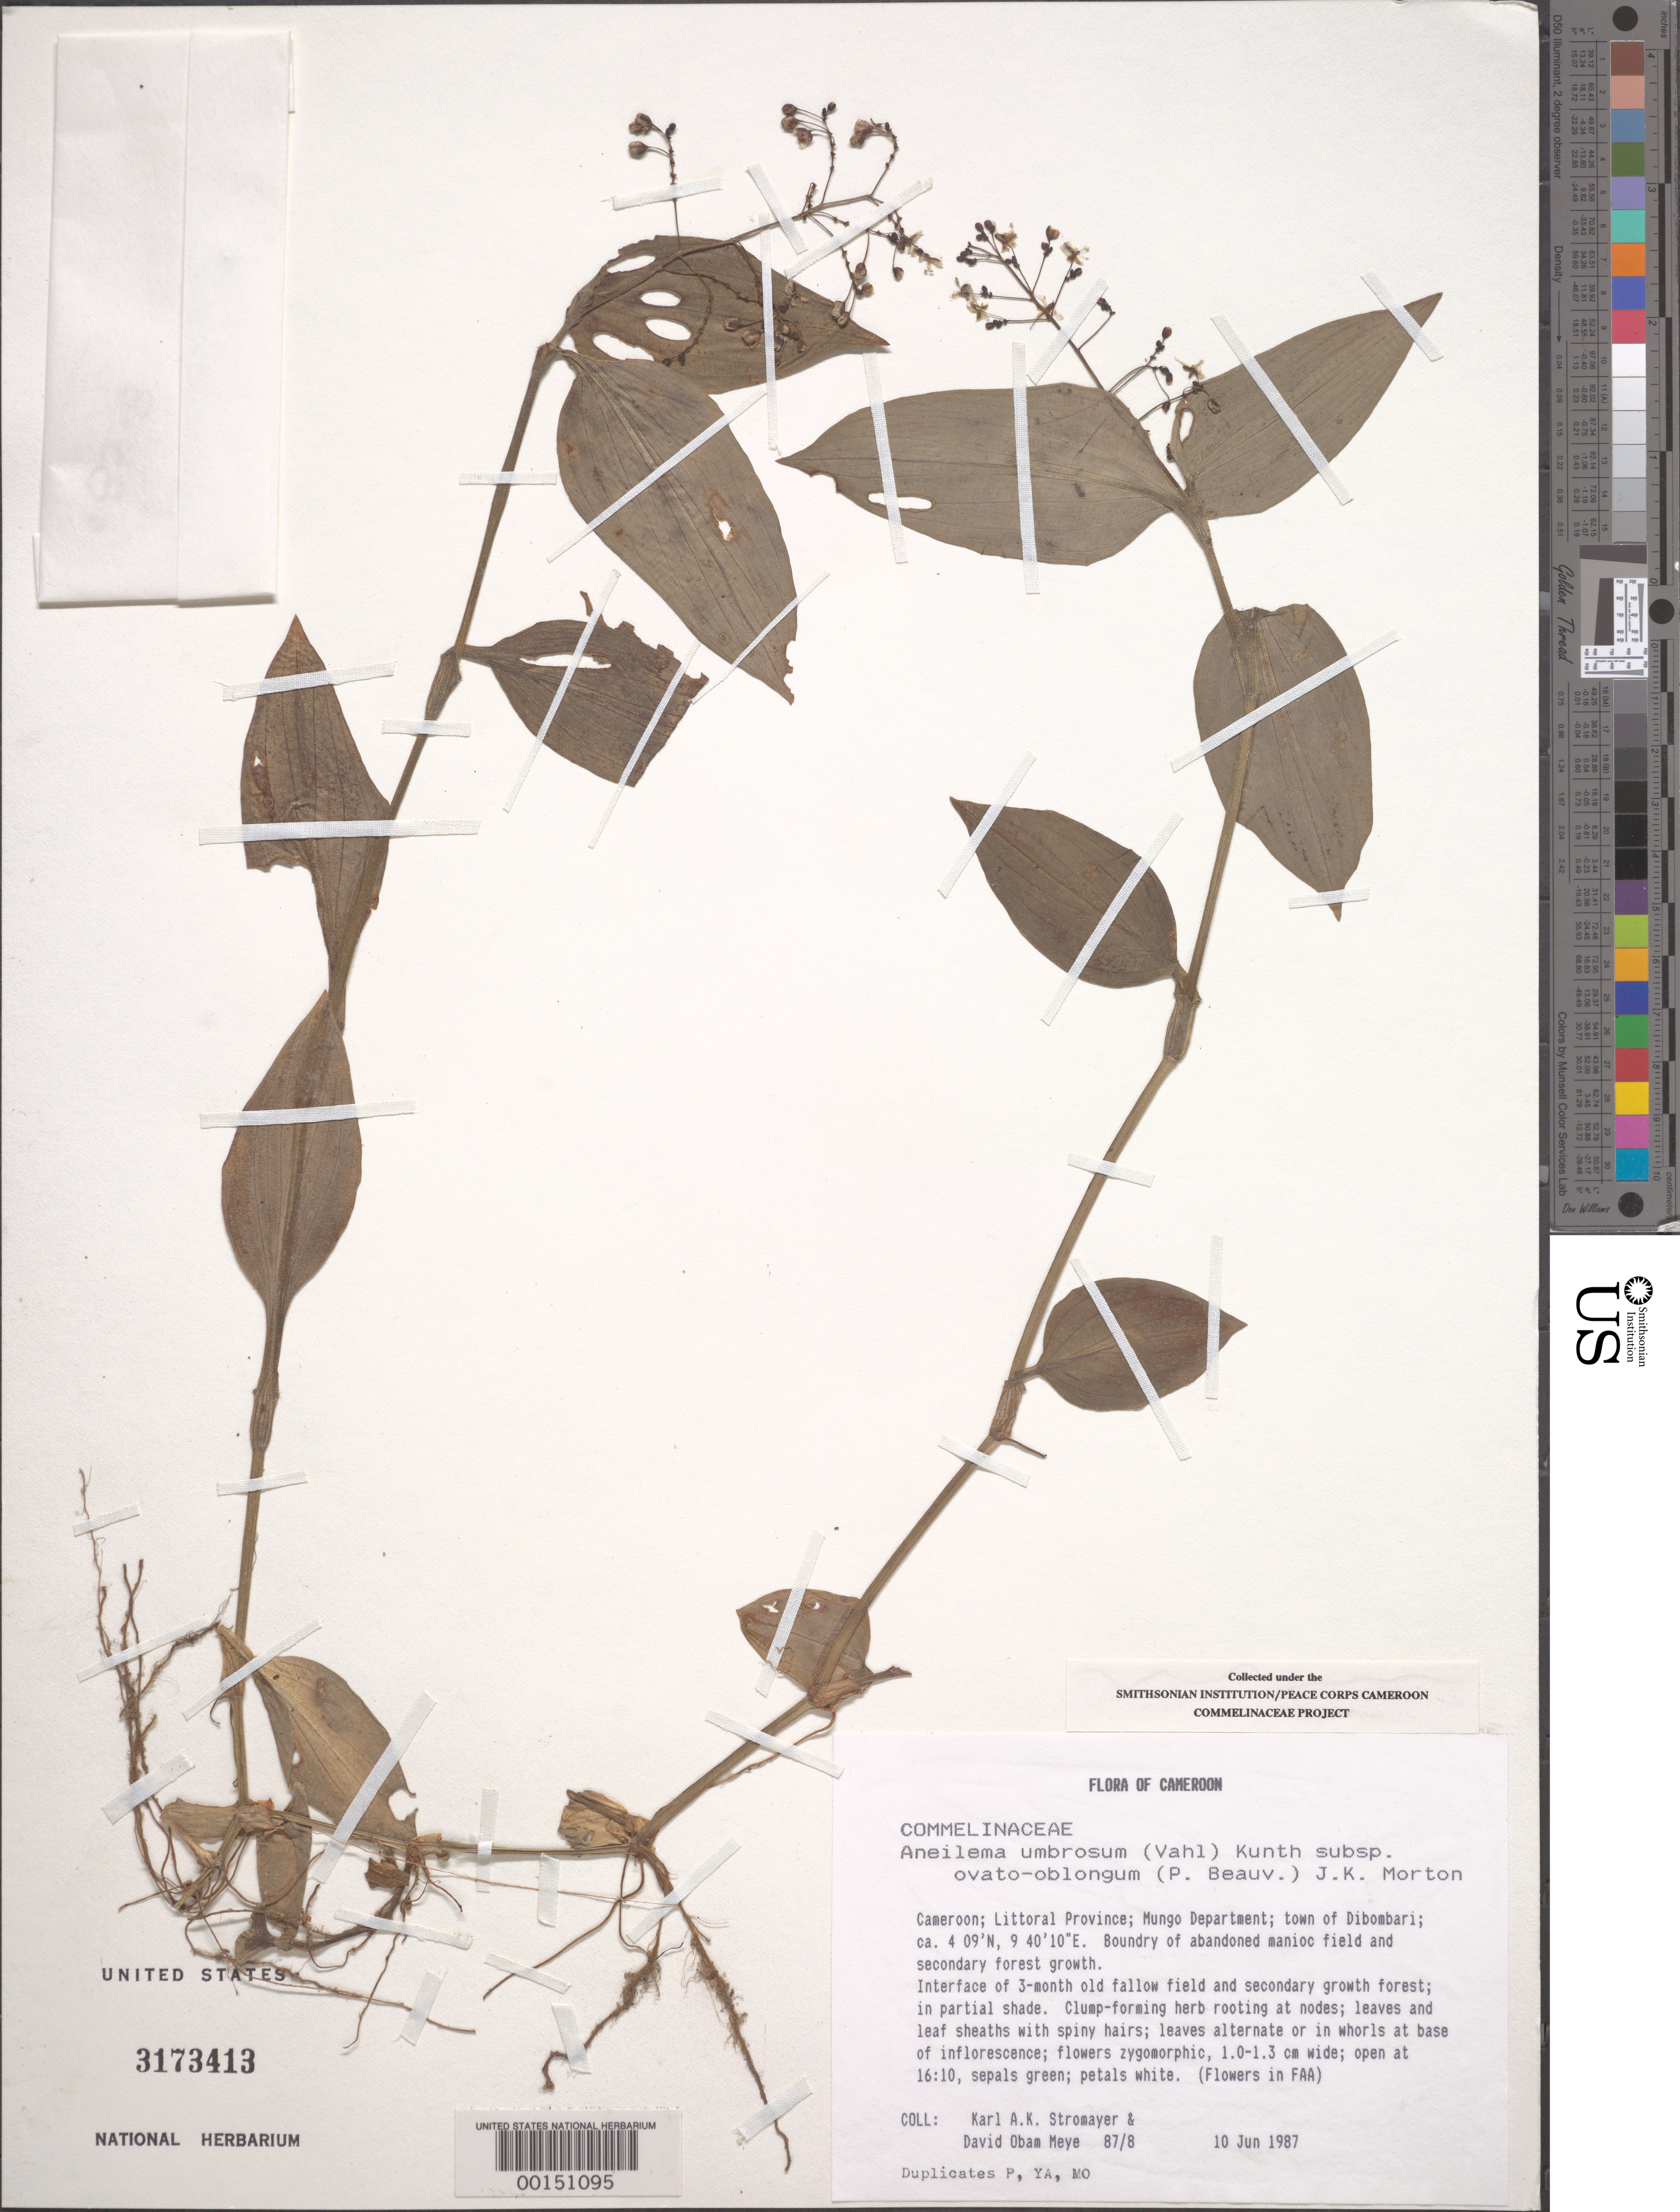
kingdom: Plantae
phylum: Tracheophyta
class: Liliopsida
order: Commelinales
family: Commelinaceae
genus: Aneilema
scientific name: Aneilema umbrosum subsp. ovato-oblongum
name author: (P. Beauv.) J.K. Morton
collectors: K. A. Stromayer & D. Meye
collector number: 87/8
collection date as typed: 10 Jun 1987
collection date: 1987-06-10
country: Cameroon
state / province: Littoral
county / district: Mungo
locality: Dibombari town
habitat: Abandoned manioc field and secondary forest growth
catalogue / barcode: US 3173413